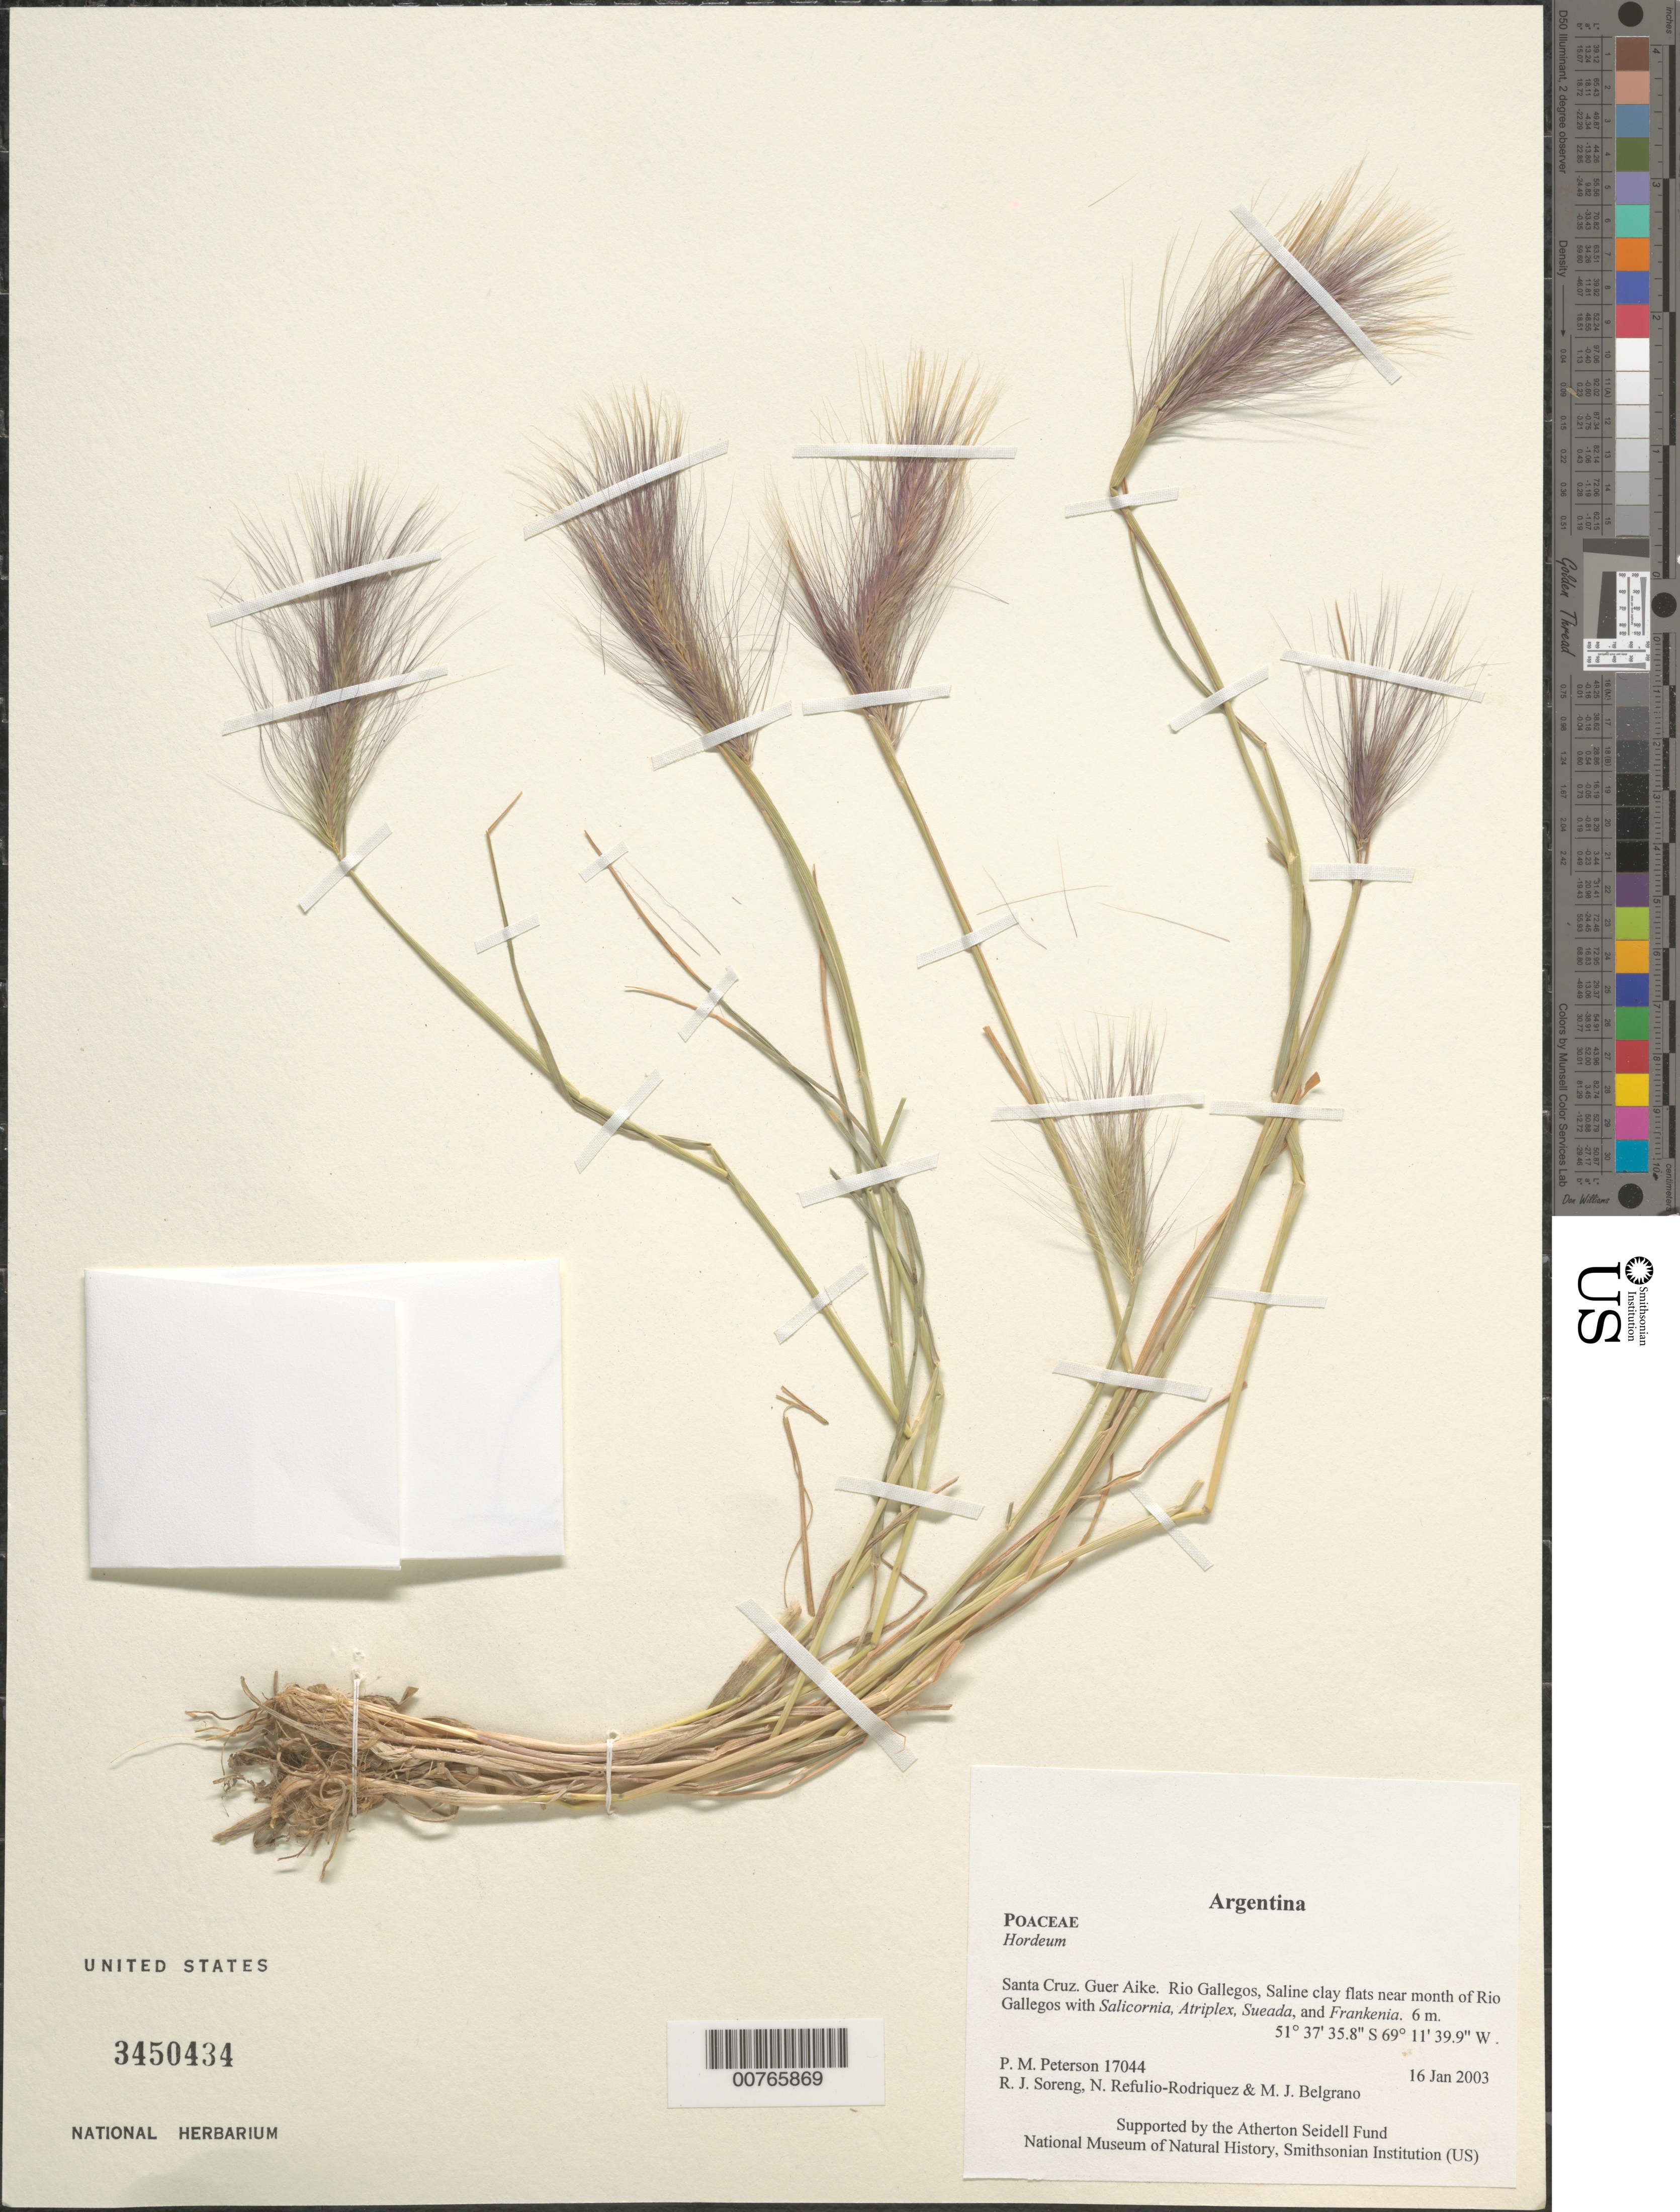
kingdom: Plantae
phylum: Tracheophyta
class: Liliopsida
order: Poales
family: Poaceae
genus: Hordeum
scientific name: Hordeum sp.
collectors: P. M. Peterson, R. J. Soreng, N. Refulio-Rodríguez & M. Belgrano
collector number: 17044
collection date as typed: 16 Jan 2003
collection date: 2003-01-16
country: Argentina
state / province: Santa Cruz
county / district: Guer Aike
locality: Rio Gallegos, Saline clay flats near mouth of Rio Gallegos with Salicornia, Atriplex, Sueada, and Frankenia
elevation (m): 6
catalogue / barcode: US 3450434